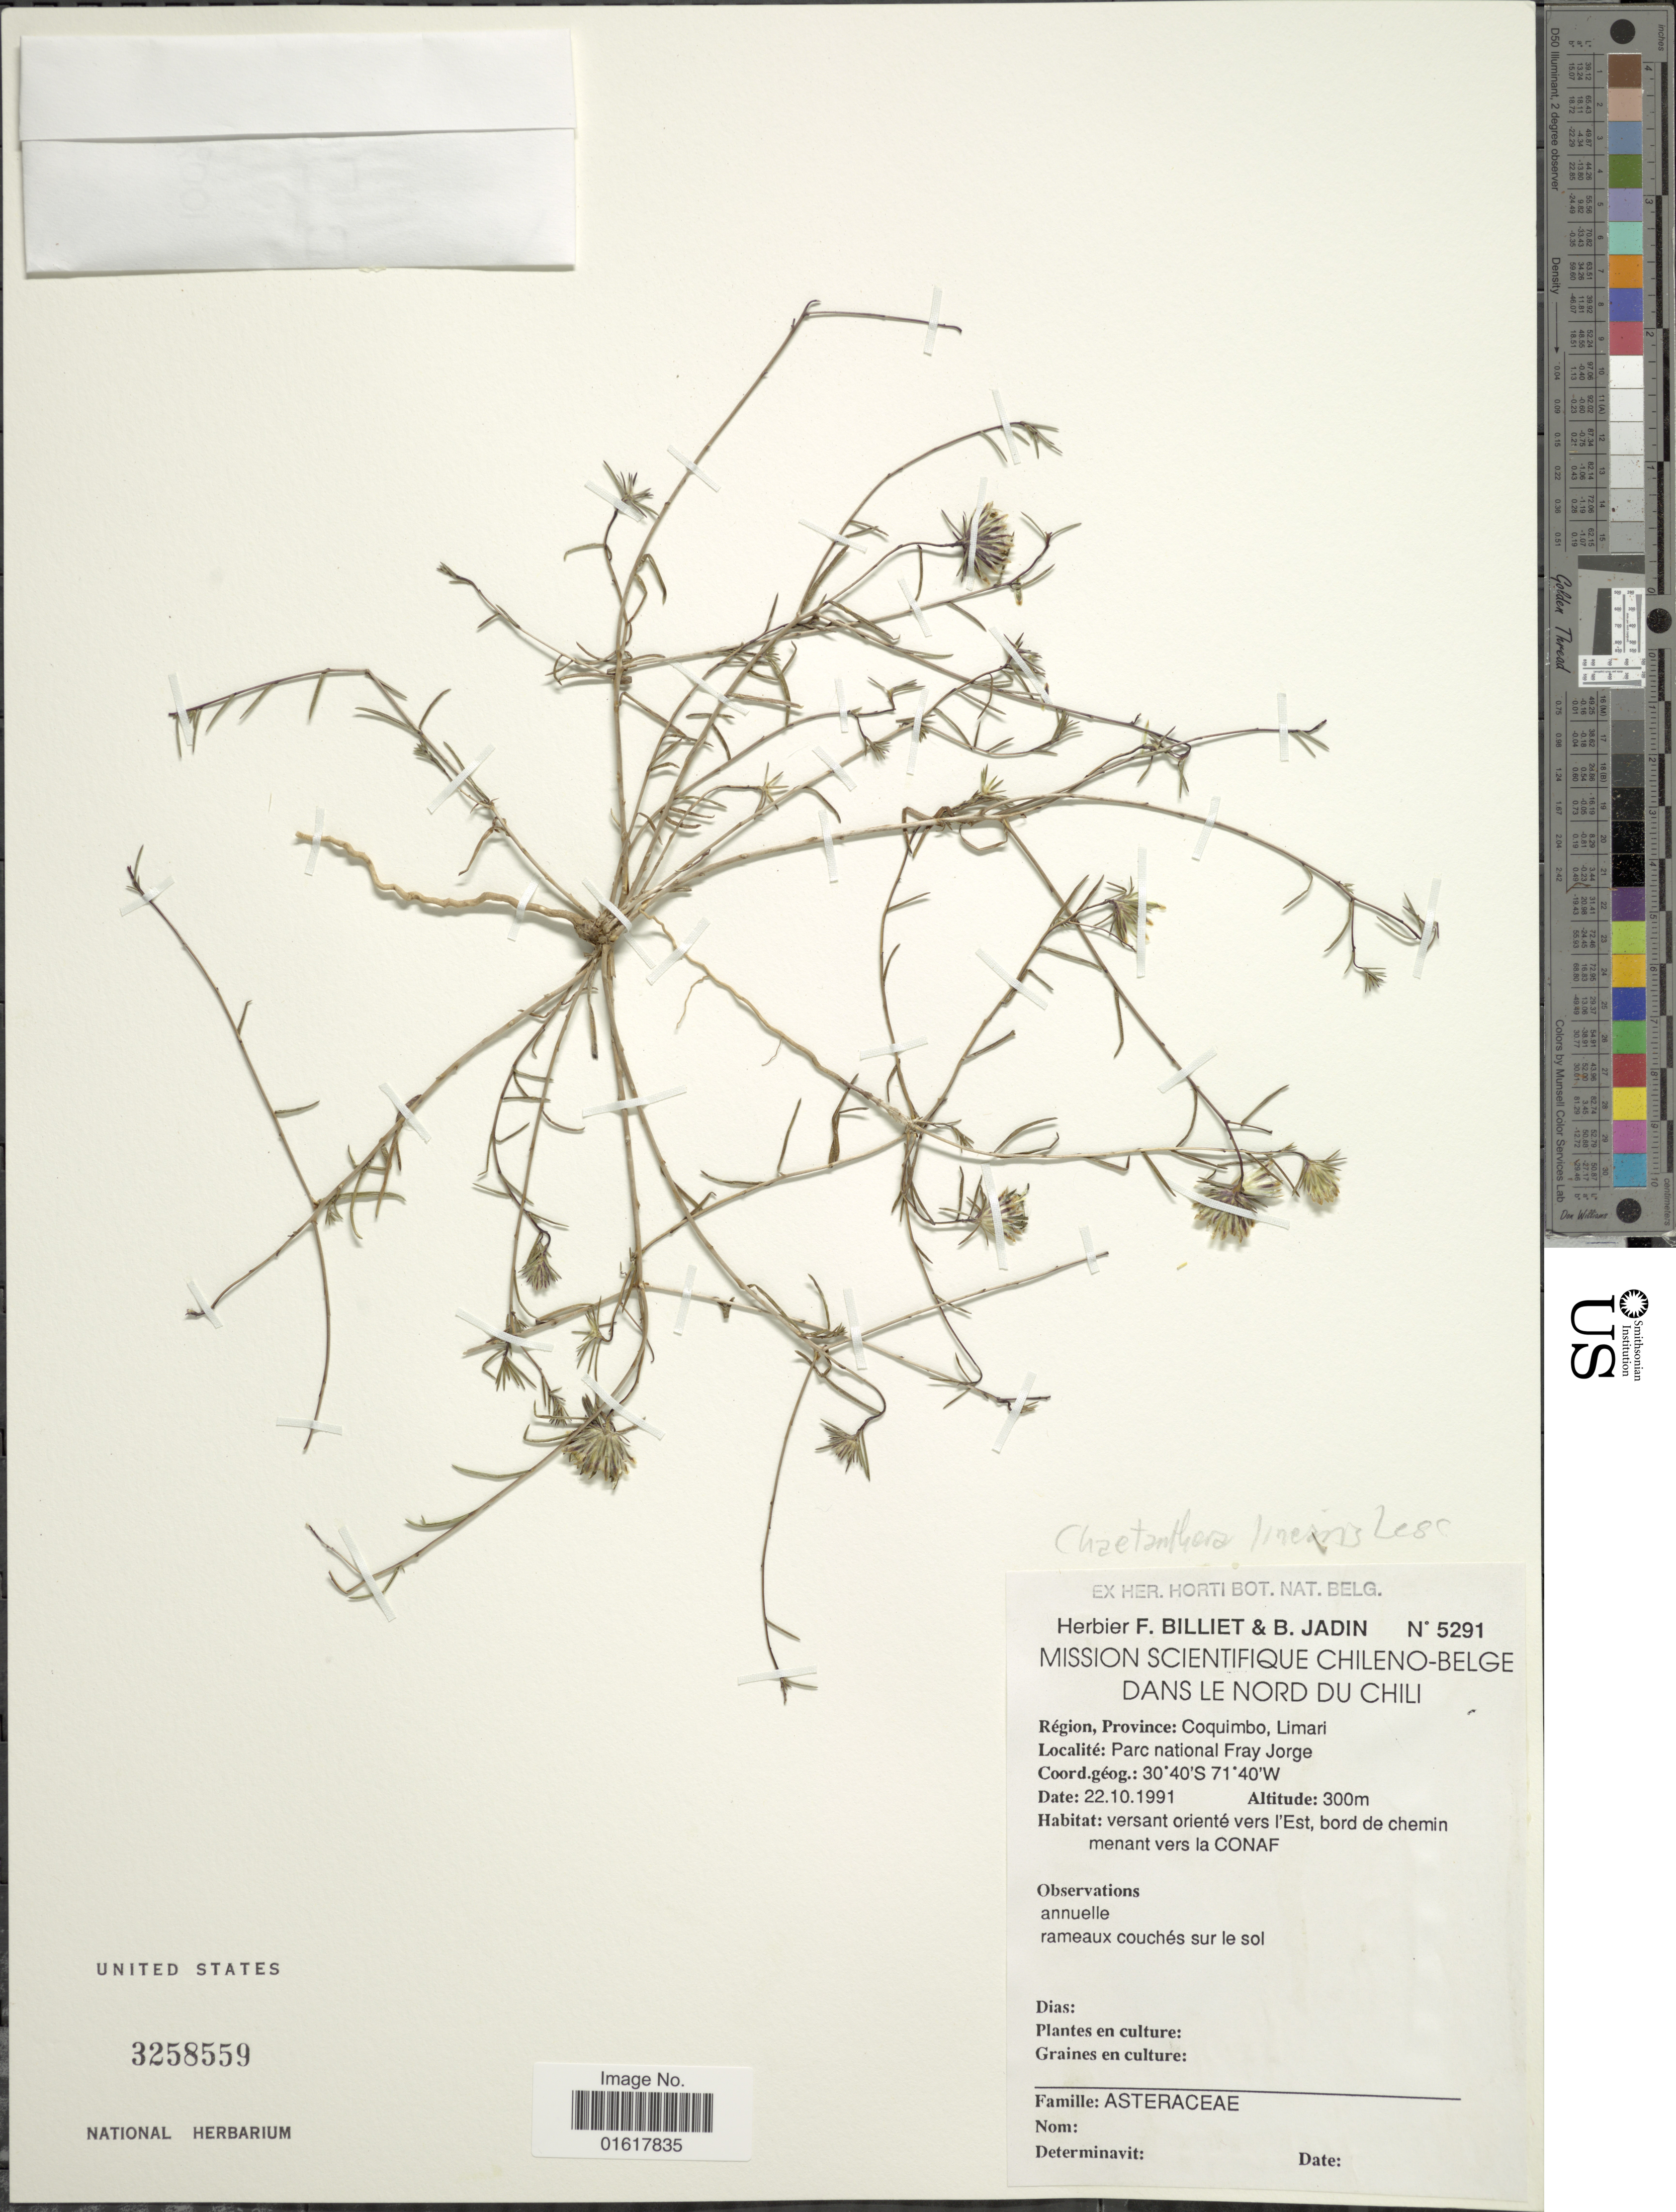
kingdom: Plantae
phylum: Tracheophyta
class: Magnoliopsida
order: Asterales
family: Asteraceae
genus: Chaetanthera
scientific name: Chaetanthera linearis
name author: Poepp. ex Less.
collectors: ex herb. F. Billiet & B. Jadin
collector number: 5291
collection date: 1991-10-22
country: Chile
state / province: Coquimbo (IV)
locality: Limari. Parc national Fray Jorge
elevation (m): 300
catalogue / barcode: US 3258559